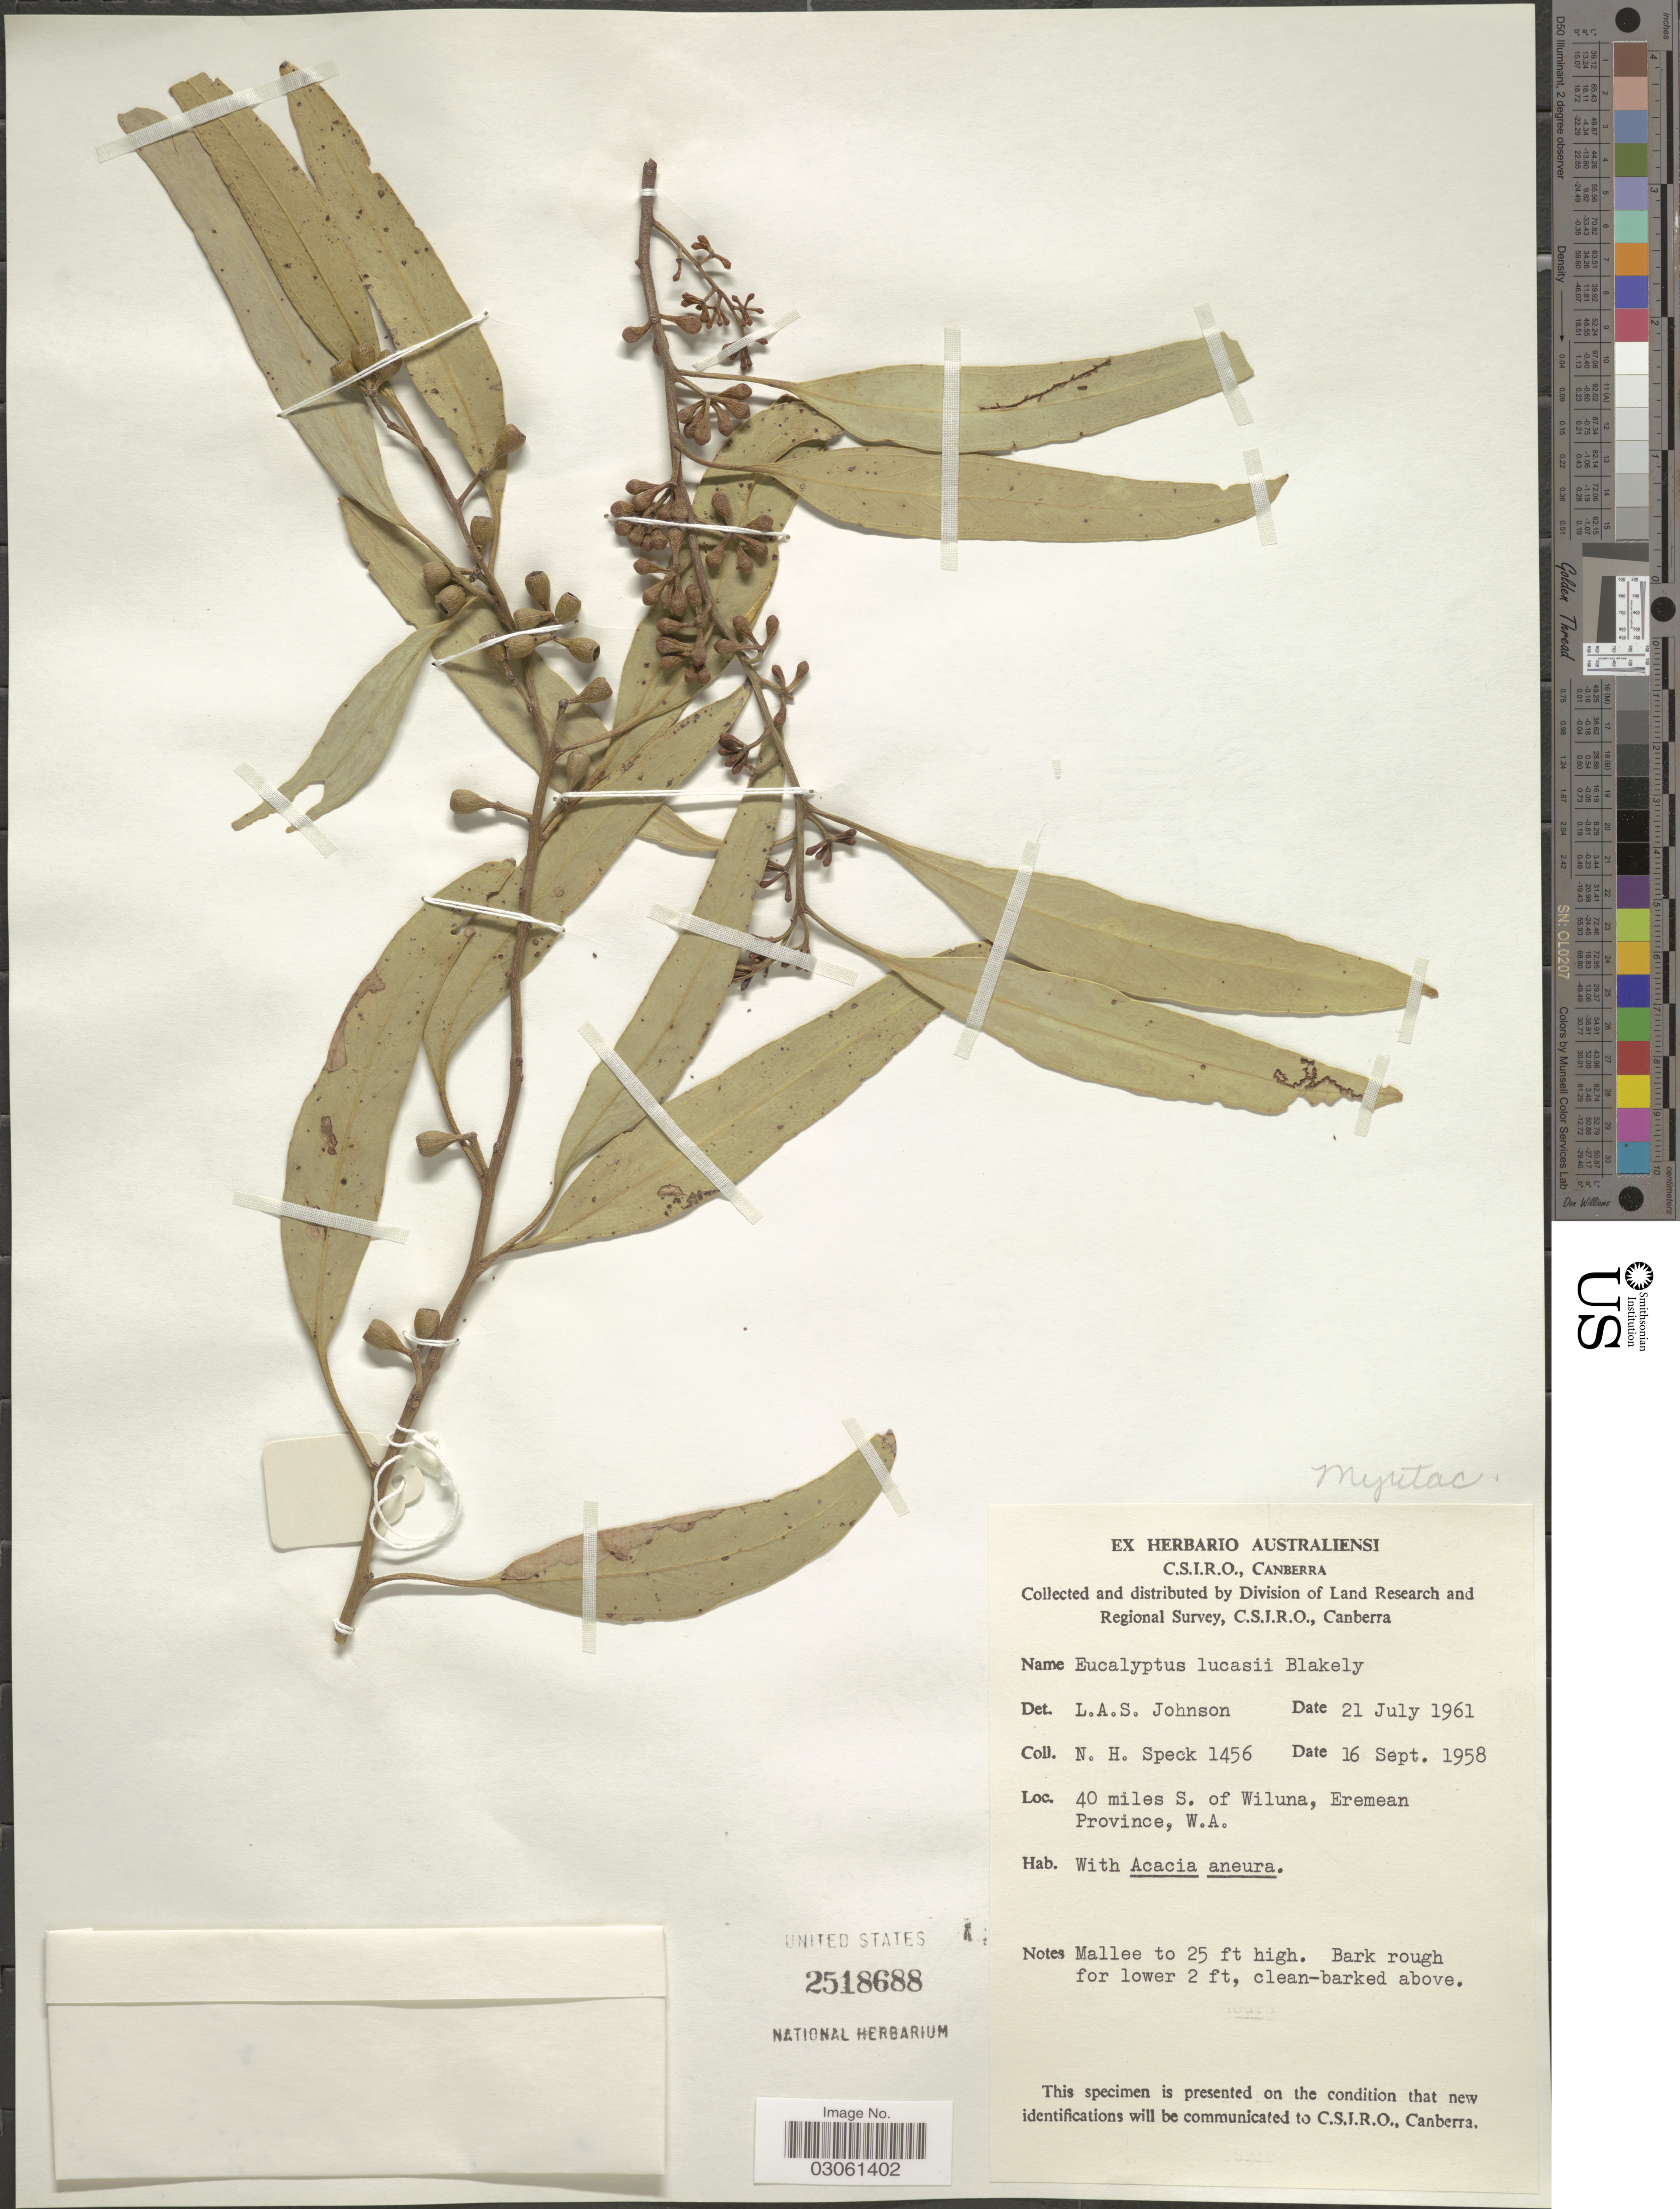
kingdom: Plantae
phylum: Tracheophyta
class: Magnoliopsida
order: Myrtales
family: Myrtaceae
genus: Eucalyptus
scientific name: Eucalyptus lucasii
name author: Blakely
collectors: N. Speck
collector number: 1456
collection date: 1958-09-16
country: Australia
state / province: Western Australia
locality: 40 miles S. of Wiluna, Eremean Province, W. A.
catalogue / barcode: US 2518688